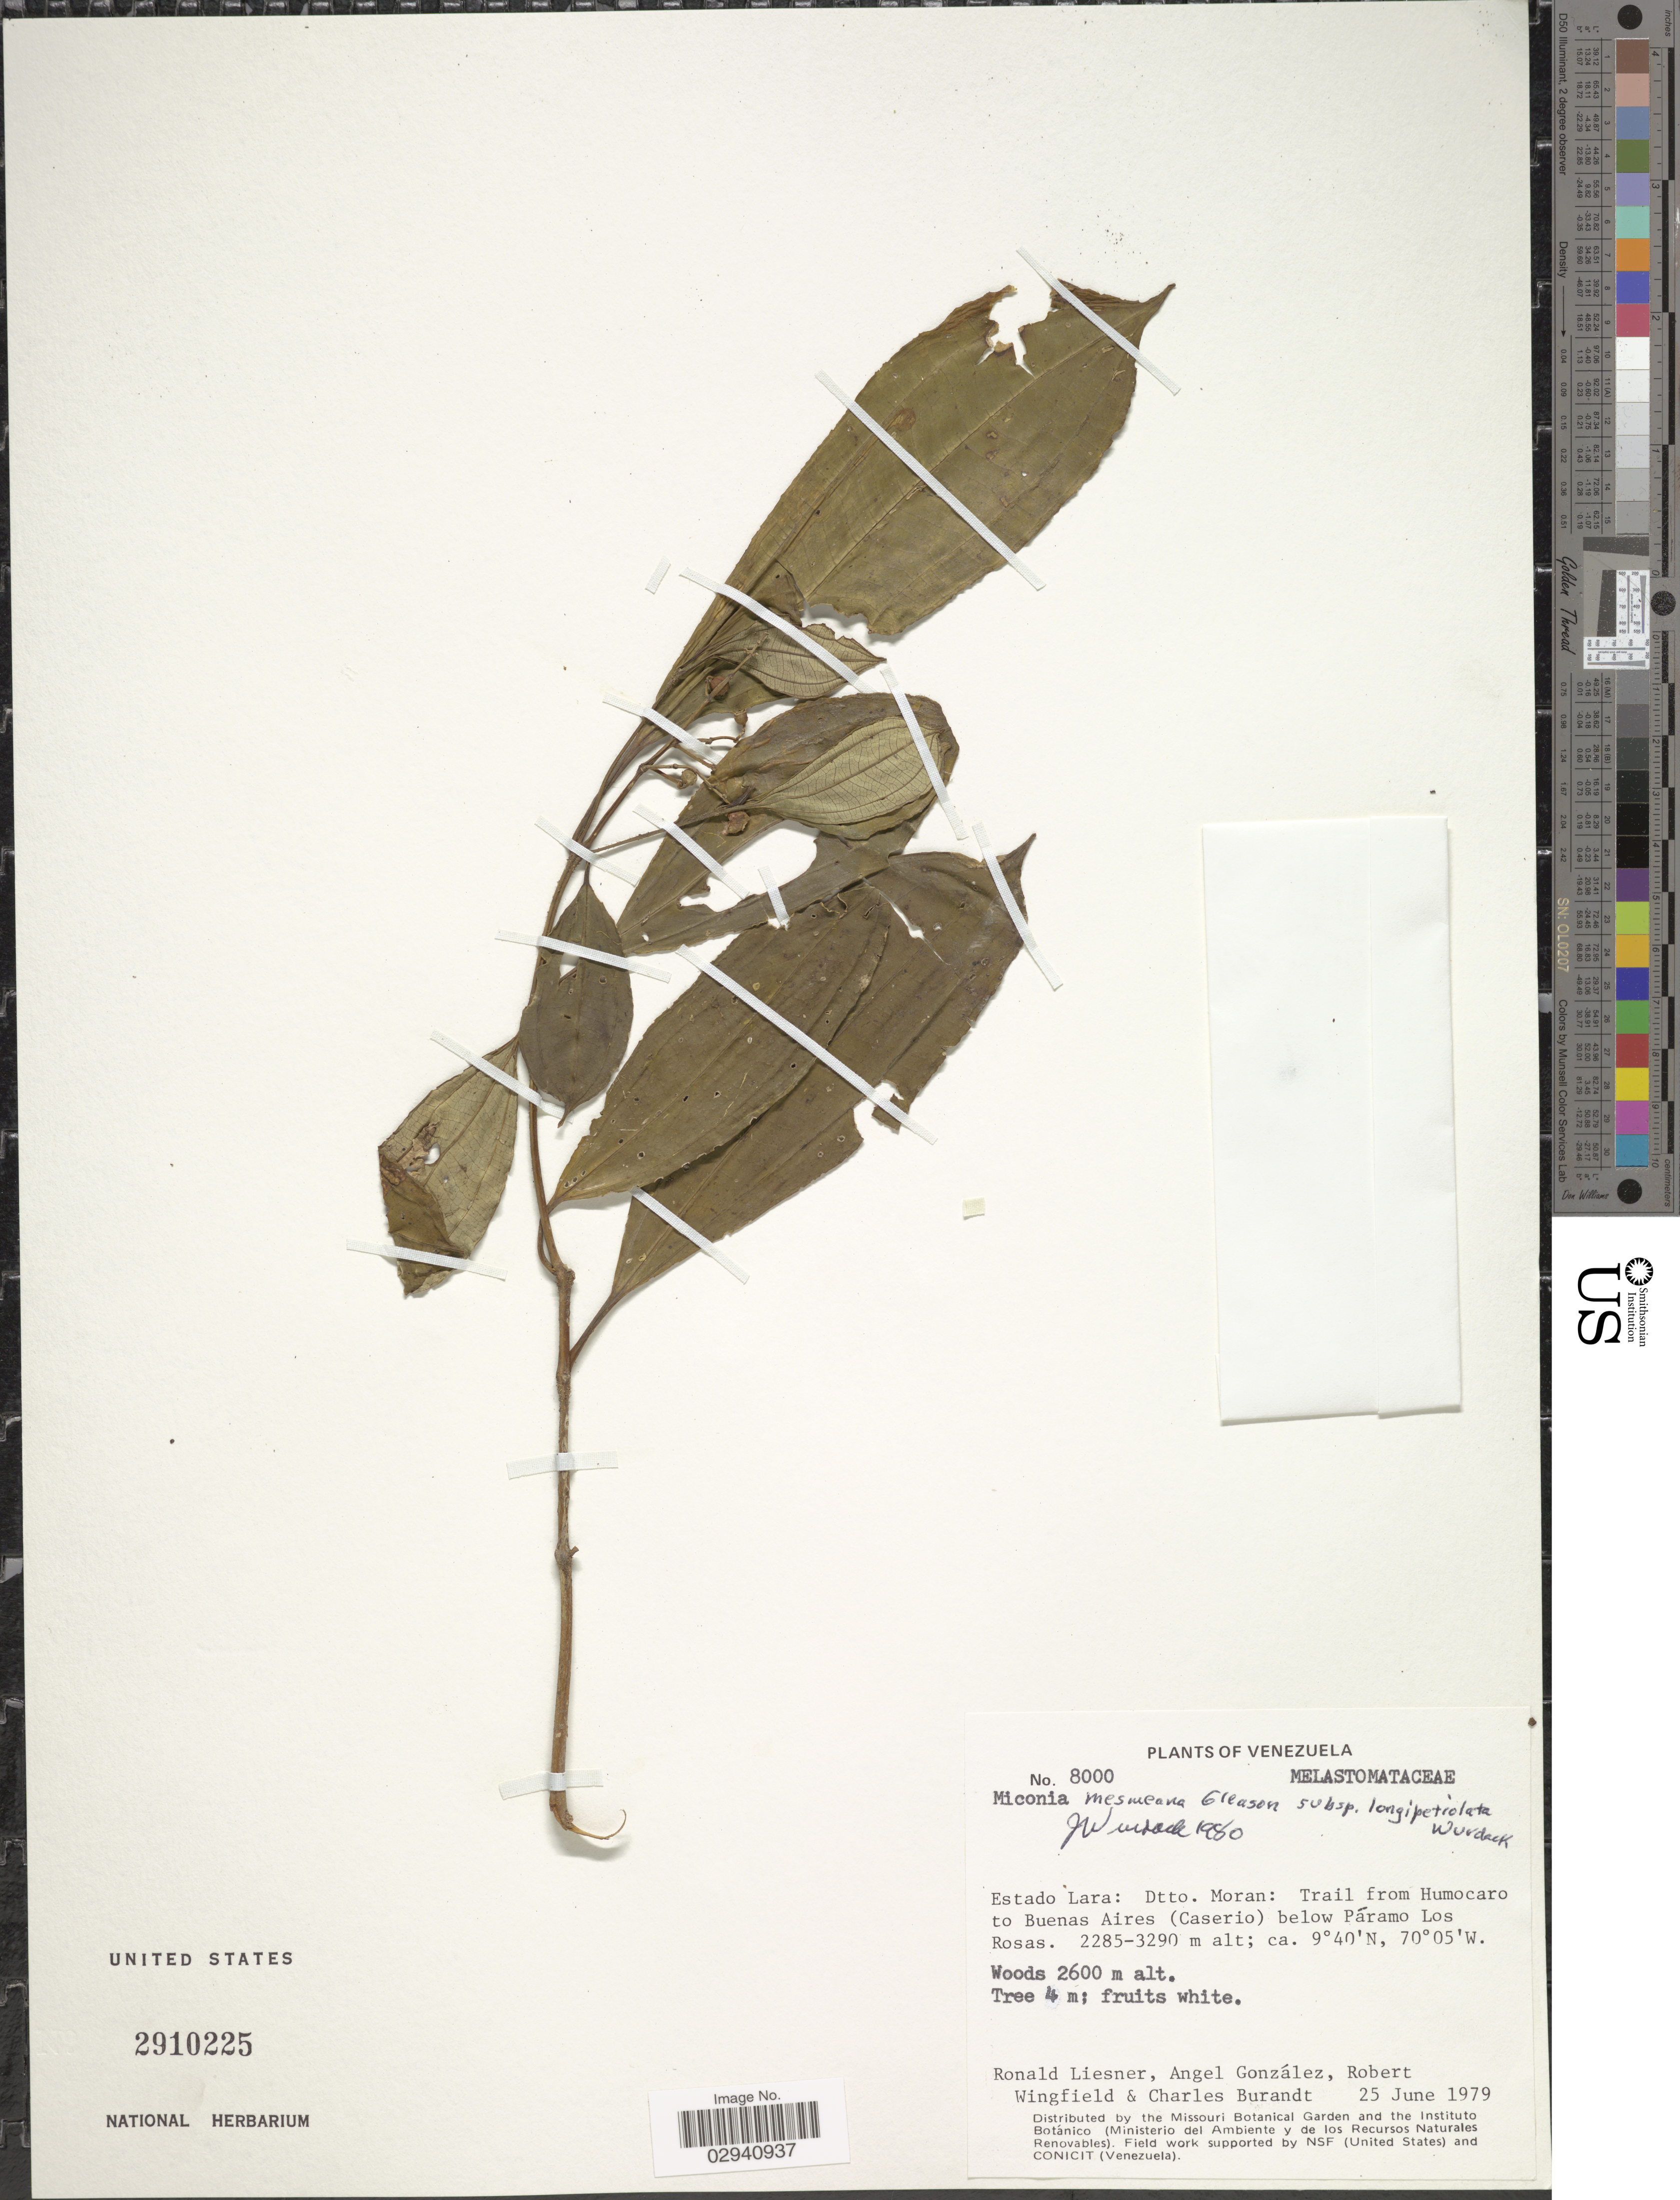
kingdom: Plantae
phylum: Tracheophyta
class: Magnoliopsida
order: Myrtales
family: Melastomataceae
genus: Miconia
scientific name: Miconia mesmeana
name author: Gleason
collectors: R. L. Liesner, A. C. González, R. C. Wingfield & C. Burandt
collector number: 8000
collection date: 1979-06-25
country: Venezuela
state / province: Lara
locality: Dtto. Moran: Trail from Humocaro to Buenos Aires (Caserio) below Páramo Los Rosas.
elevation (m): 2600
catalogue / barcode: US 2910225